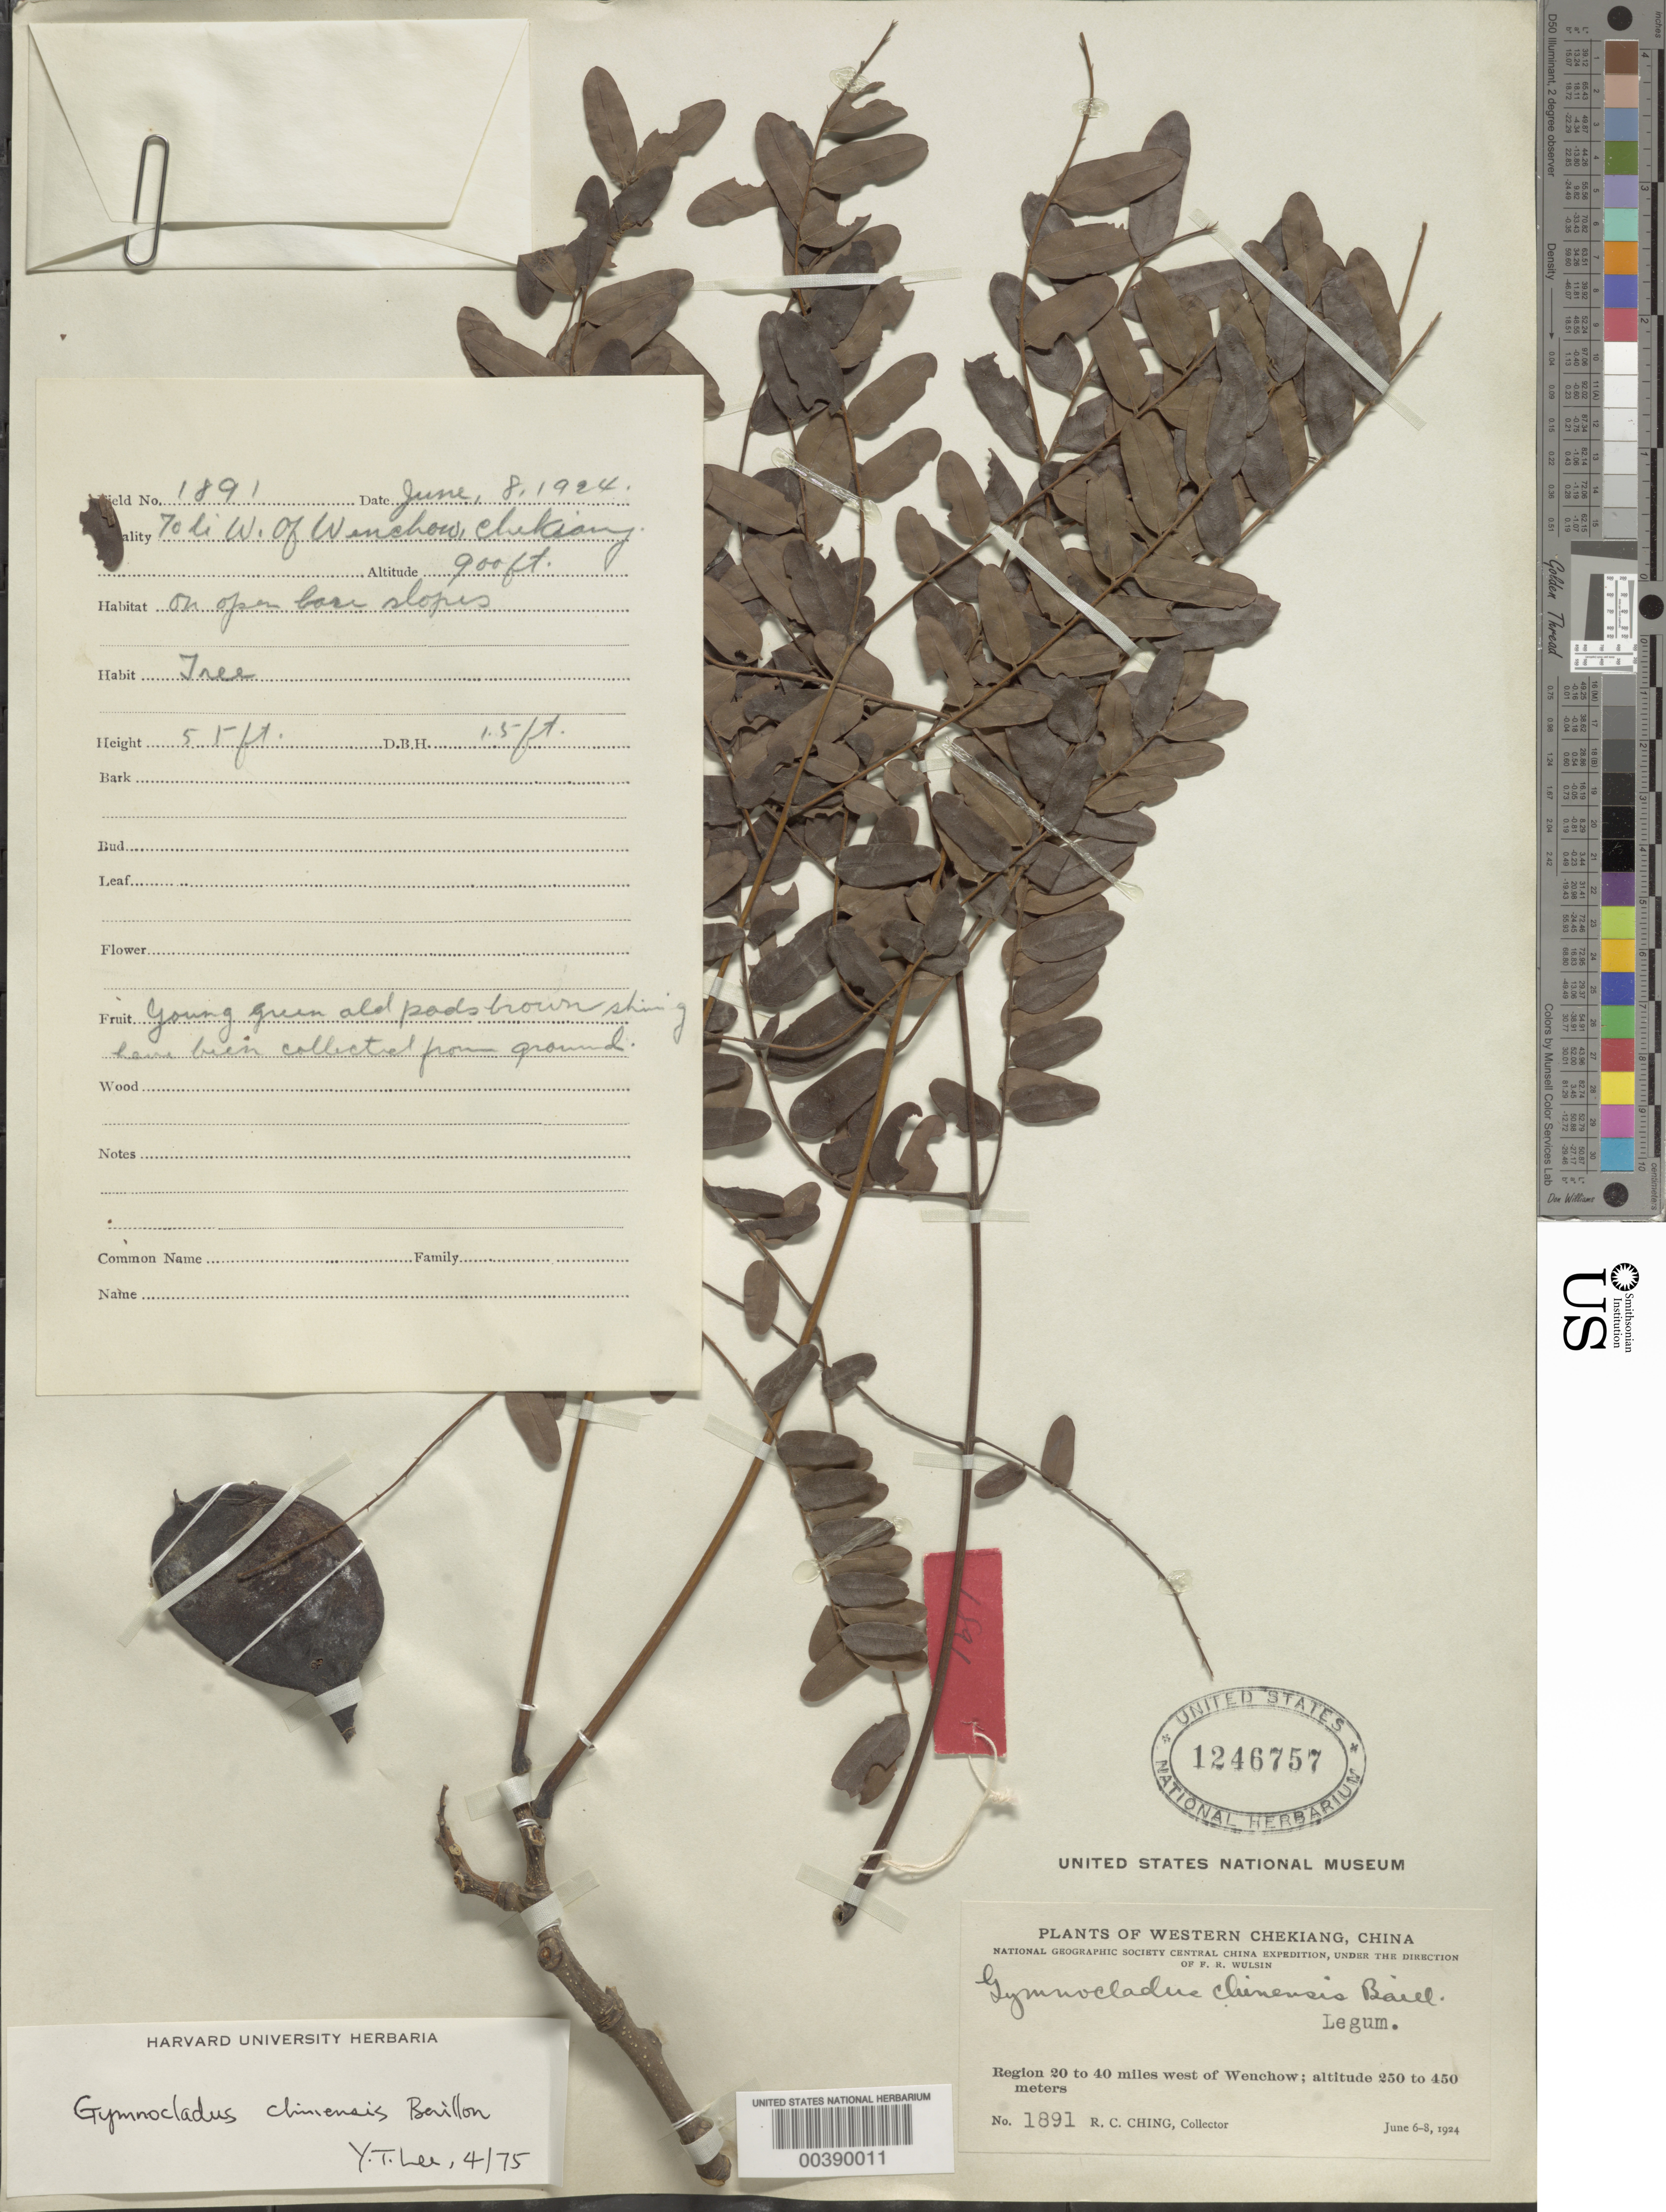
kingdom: Plantae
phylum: Tracheophyta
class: Magnoliopsida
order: Fabales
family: Fabaceae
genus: Gymnocladus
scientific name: Gymnocladus chinensis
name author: Baill.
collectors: R. C. Ching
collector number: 1891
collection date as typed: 06 Jun 1924 to 08 Jun 1924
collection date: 1924-06-06/1924-06-08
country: China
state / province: Zhejiang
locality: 70 li W of Wenchow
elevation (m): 250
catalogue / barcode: US 1246757